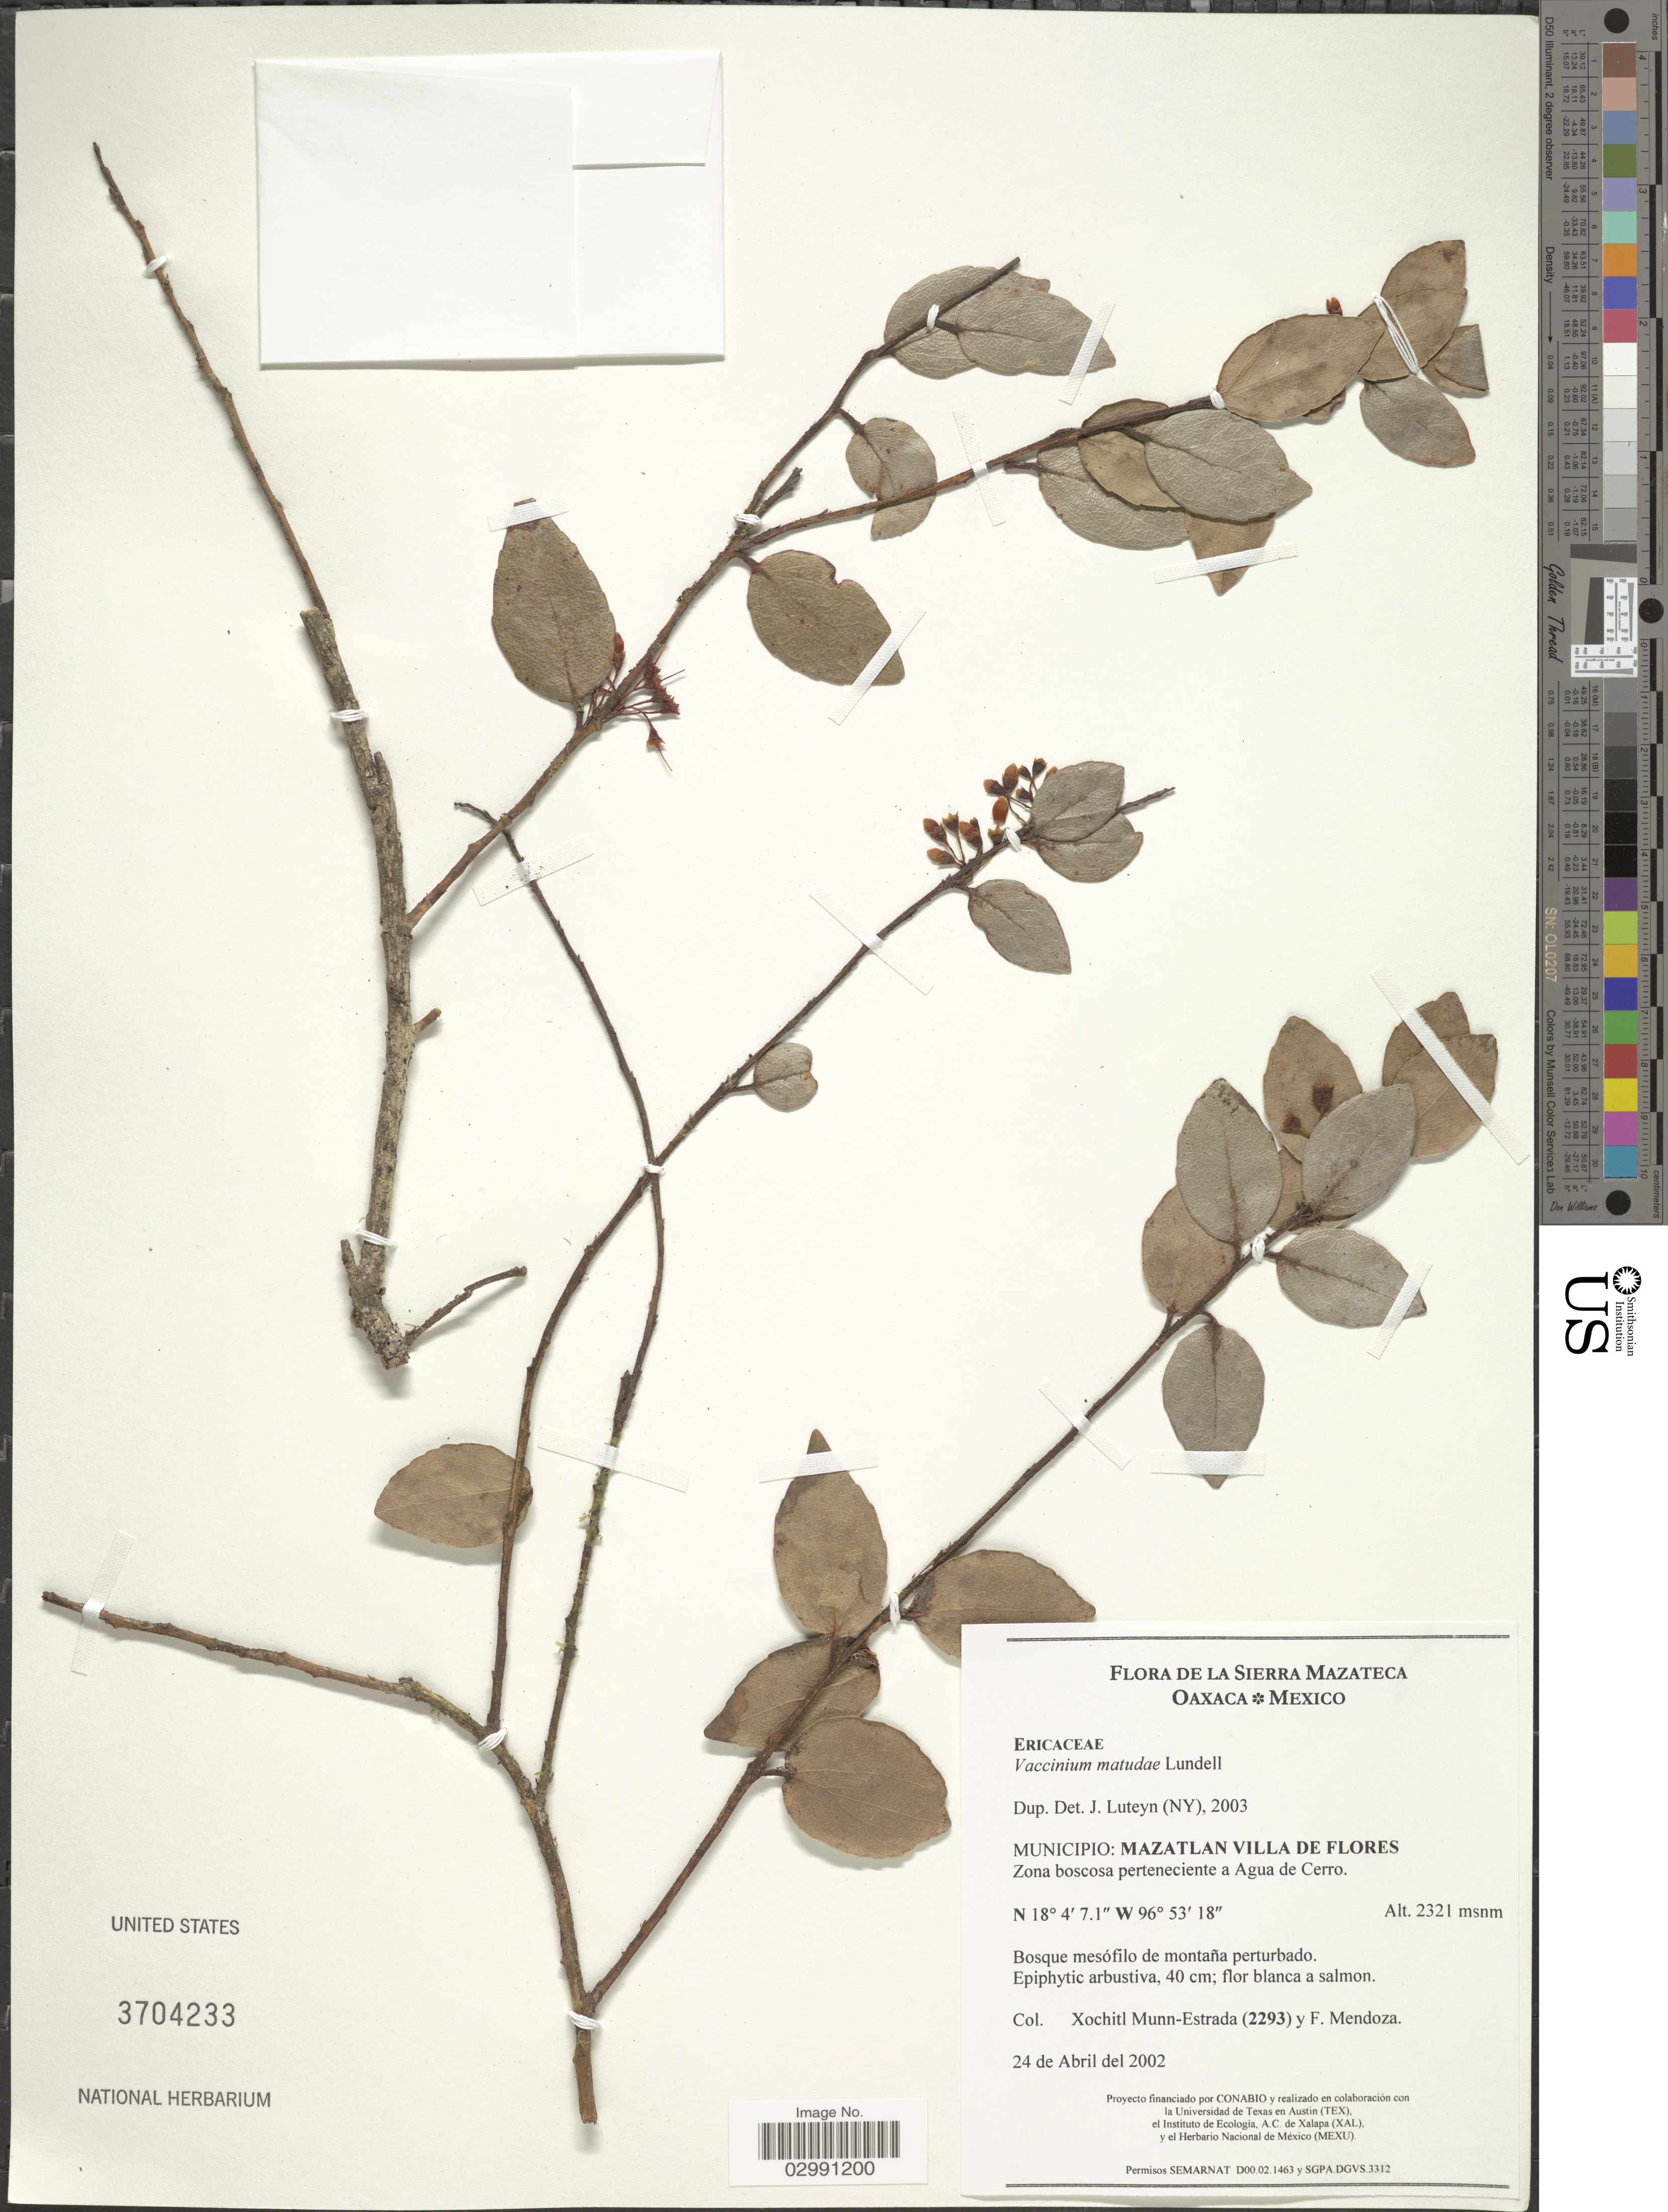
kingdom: Plantae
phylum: Tracheophyta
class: Magnoliopsida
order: Ericales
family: Ericaceae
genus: Vaccinium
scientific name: Vaccinium matudae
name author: Lundell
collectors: X. Munn-Estrada & F. Mendoza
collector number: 2293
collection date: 2002-04-24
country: Mexico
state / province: Oaxaca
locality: Sierra Mazateca. Municipio: Mazatlan Villa de Flores. zona boscosa perteneciente a Agua de Cerro.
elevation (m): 2321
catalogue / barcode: US 3704233